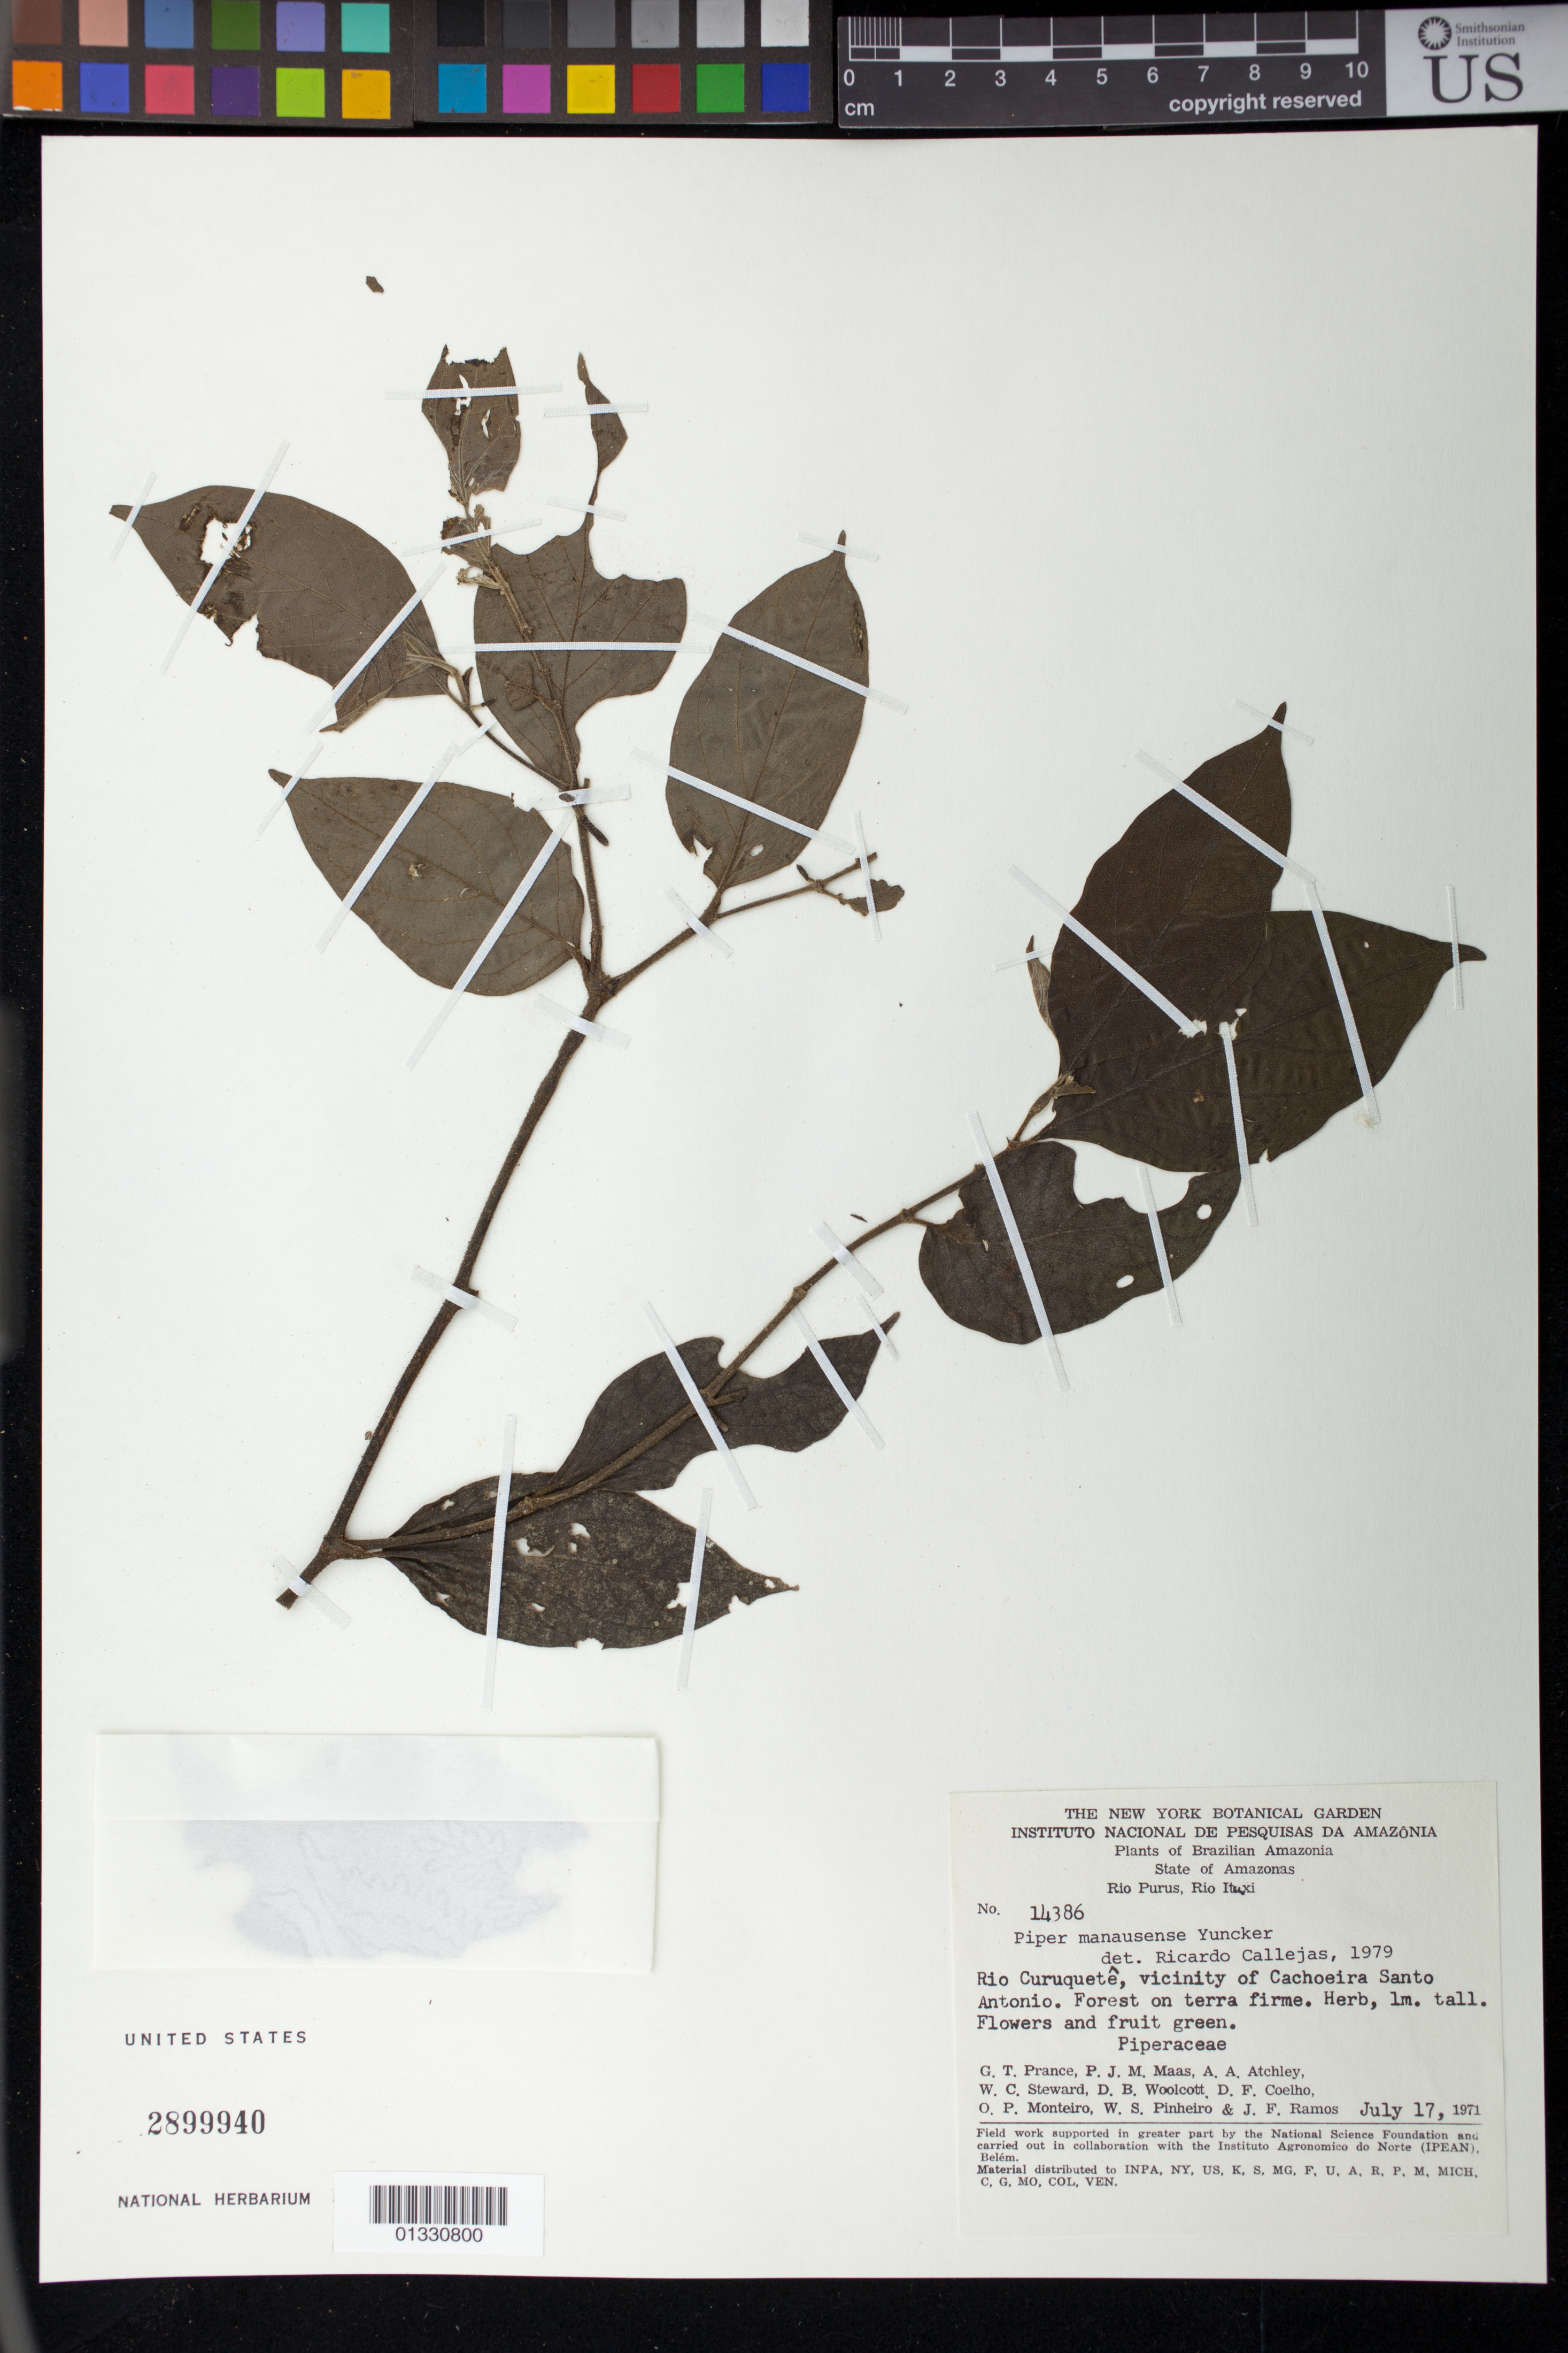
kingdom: Plantae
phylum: Tracheophyta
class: Magnoliopsida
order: Piperales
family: Piperaceae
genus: Piper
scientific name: Piper manausense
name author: Yunck.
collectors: G. T. Prance et al.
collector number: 14386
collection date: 1971-07-17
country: Brazil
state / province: Amazonas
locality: Rio Curuquetê, vicinity of Cachoeira Santo Antonio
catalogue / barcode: US 2899940